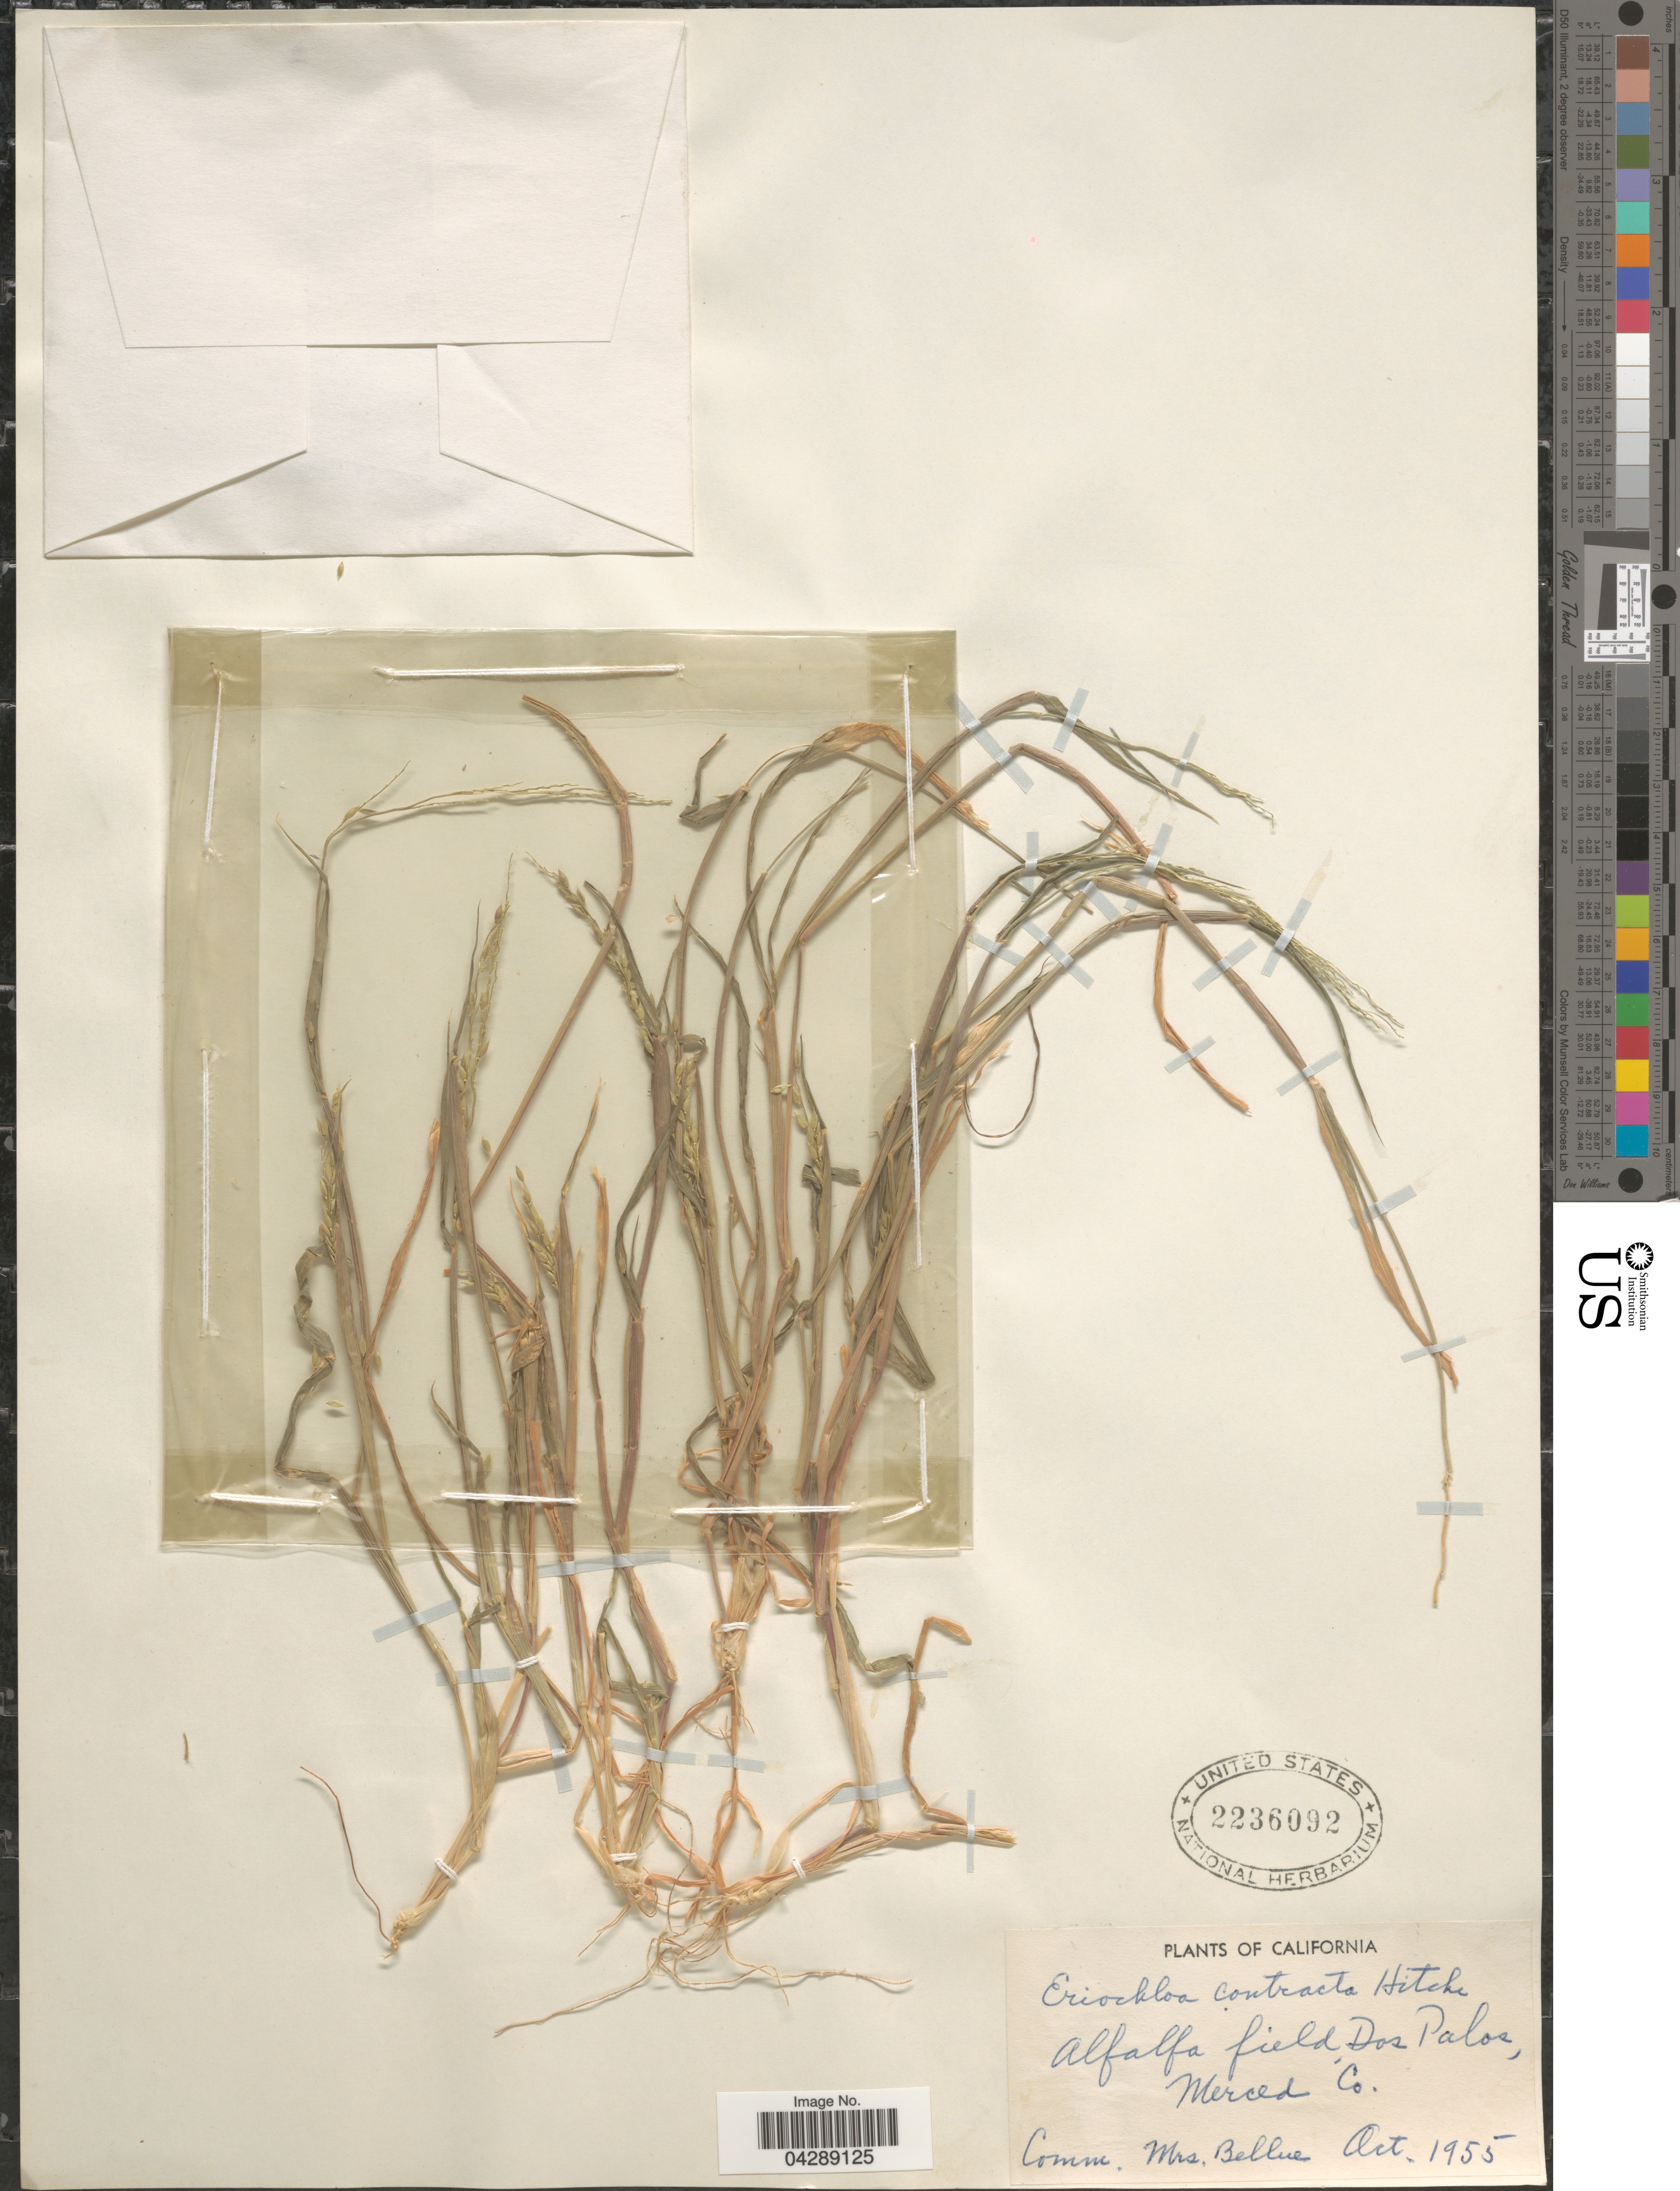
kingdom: Plantae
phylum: Tracheophyta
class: Liliopsida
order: Poales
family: Poaceae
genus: Eriochloa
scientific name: Eriochloa contracta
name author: Hitchc.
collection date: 1955-10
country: United States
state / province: California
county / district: Merced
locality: Alfalfa field Dos Palos, Merced Co.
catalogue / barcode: US 2236092